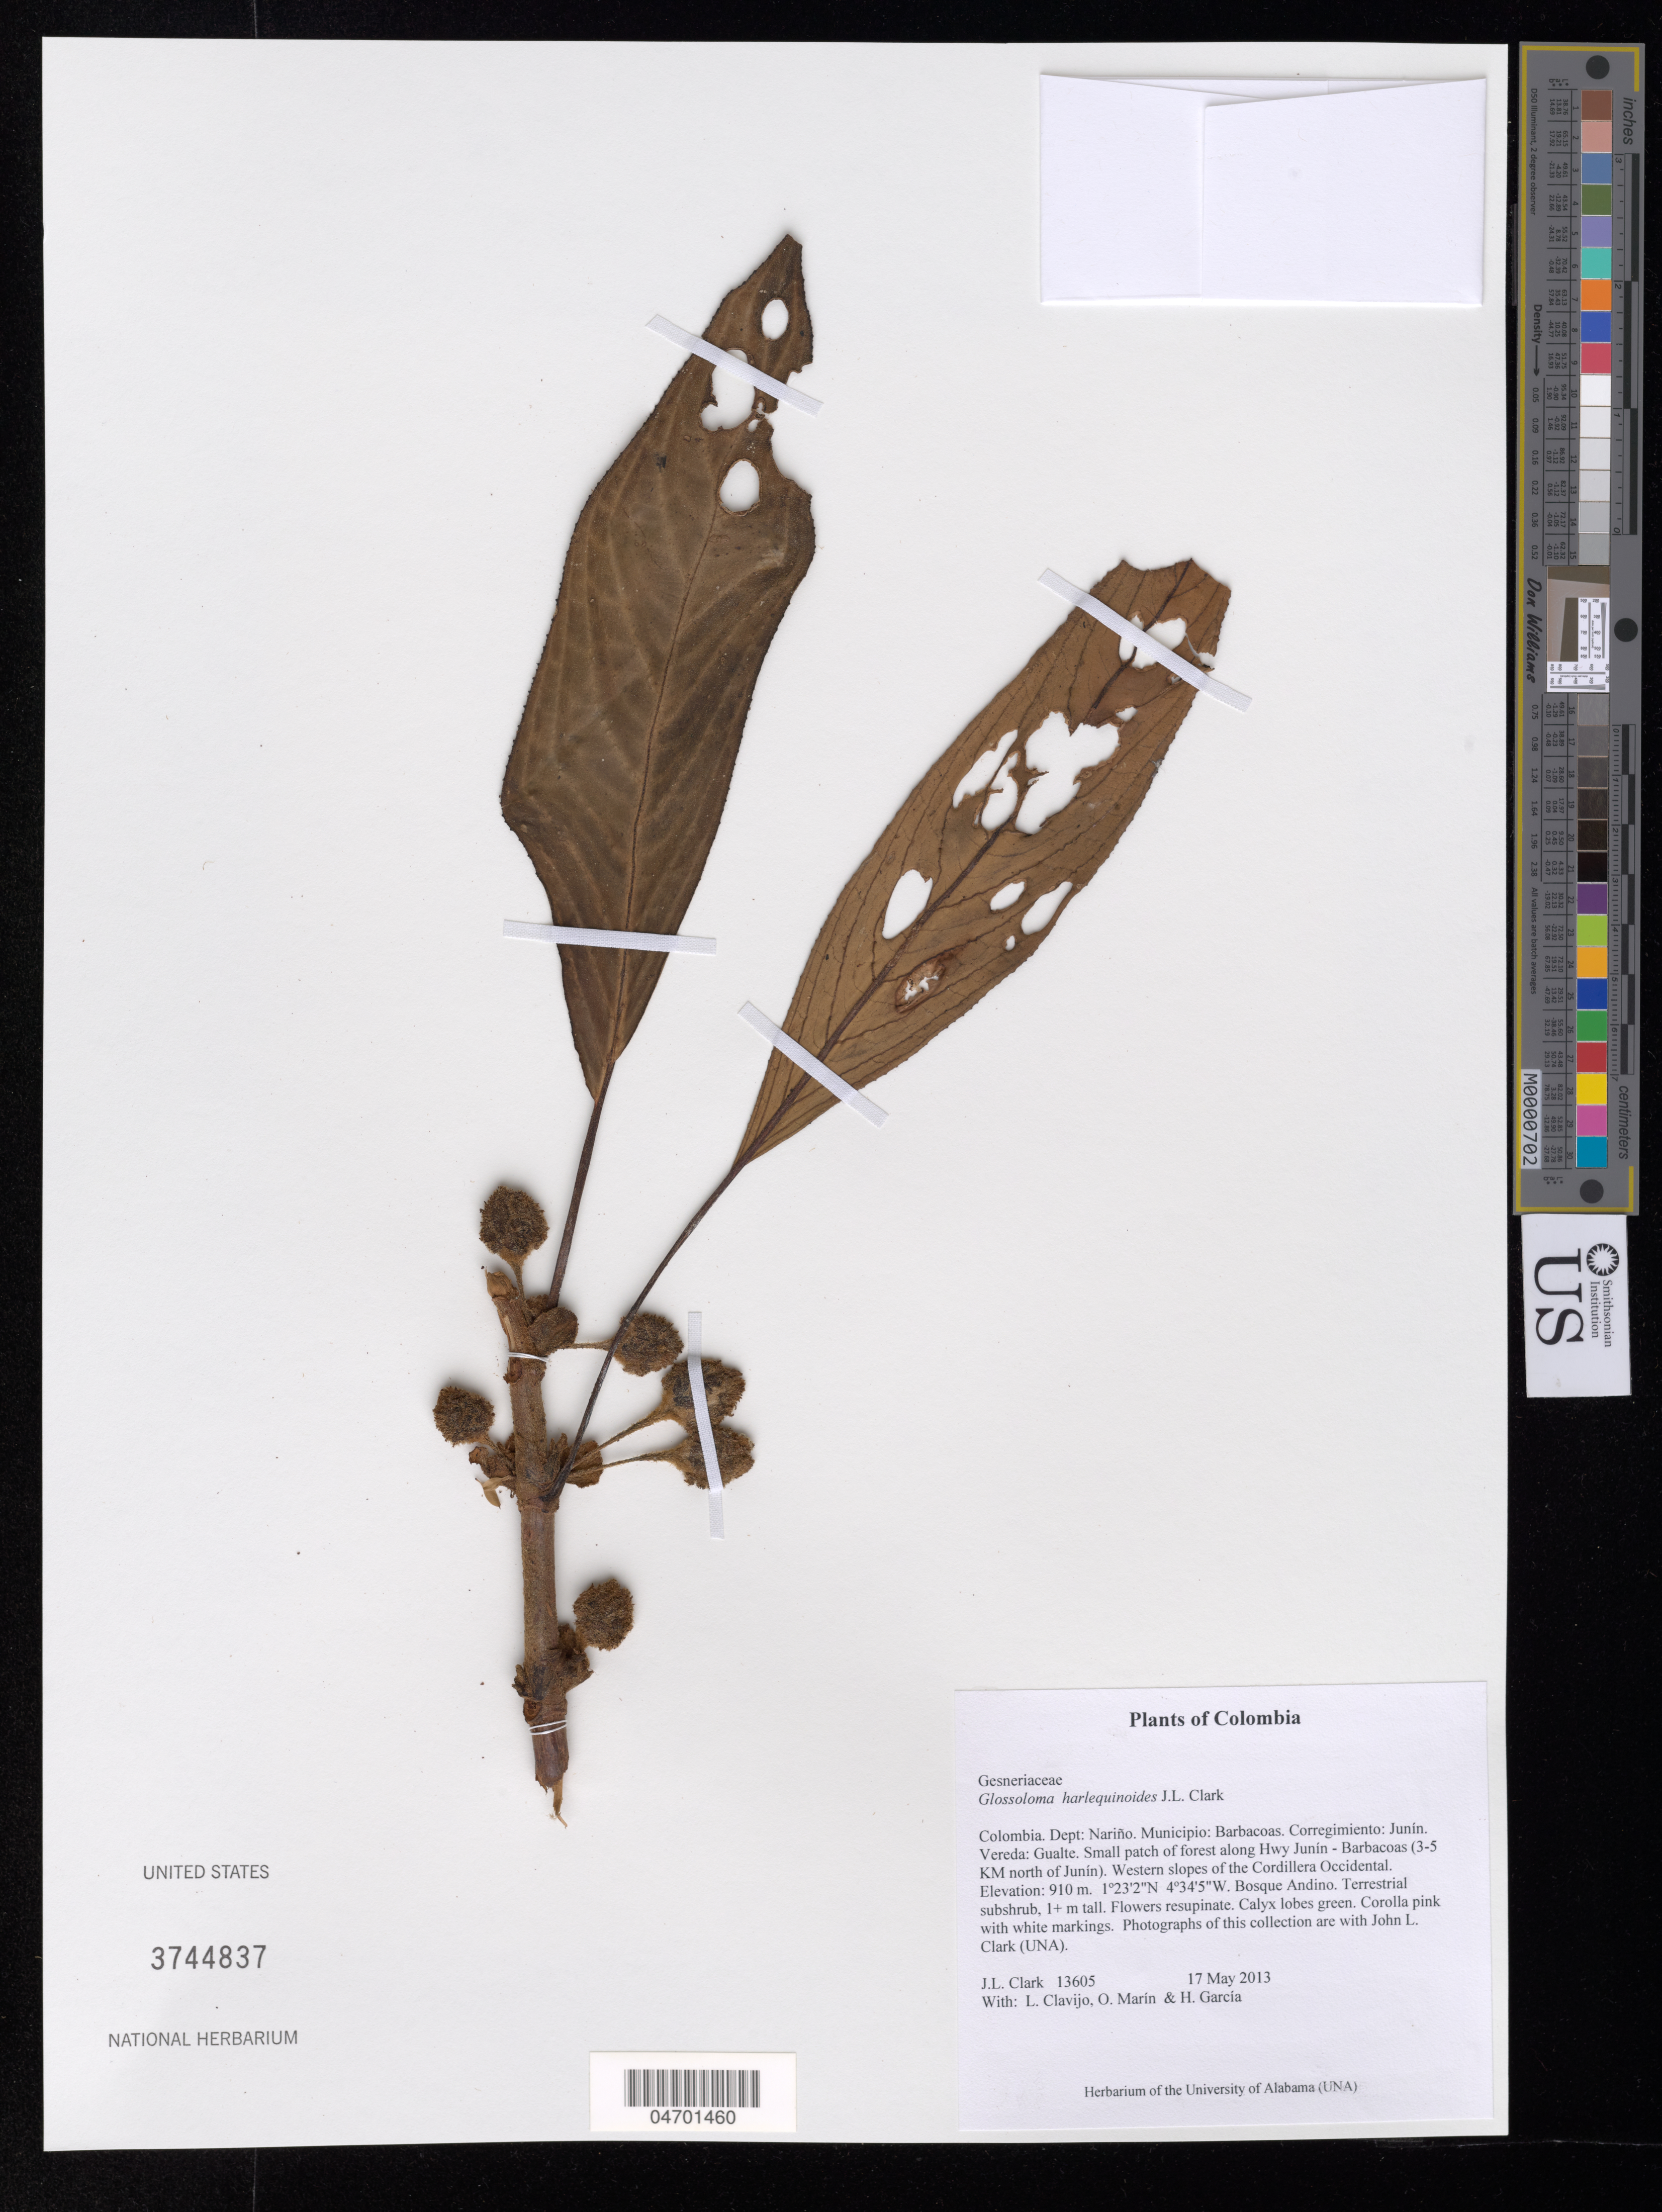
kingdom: Plantae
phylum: Tracheophyta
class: Magnoliopsida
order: Lamiales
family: Gesneriaceae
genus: Glossoloma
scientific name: Glossoloma harlequinoides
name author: J.L. Clark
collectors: J. L. Clark, L. Clavijo, J. Howieson & H. Garcia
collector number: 13605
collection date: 2013-05-17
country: Colombia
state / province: Nariño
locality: Dept: Nariño. Municipio: Barbacoas. Corregimiento: Junín. Vereda: Gualte. Small patch of forest along Hwy Junín - Barbacoas (3-5 KM north of Junín). Western slopes of the Cordillera Occidental.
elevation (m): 910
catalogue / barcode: US 3744837